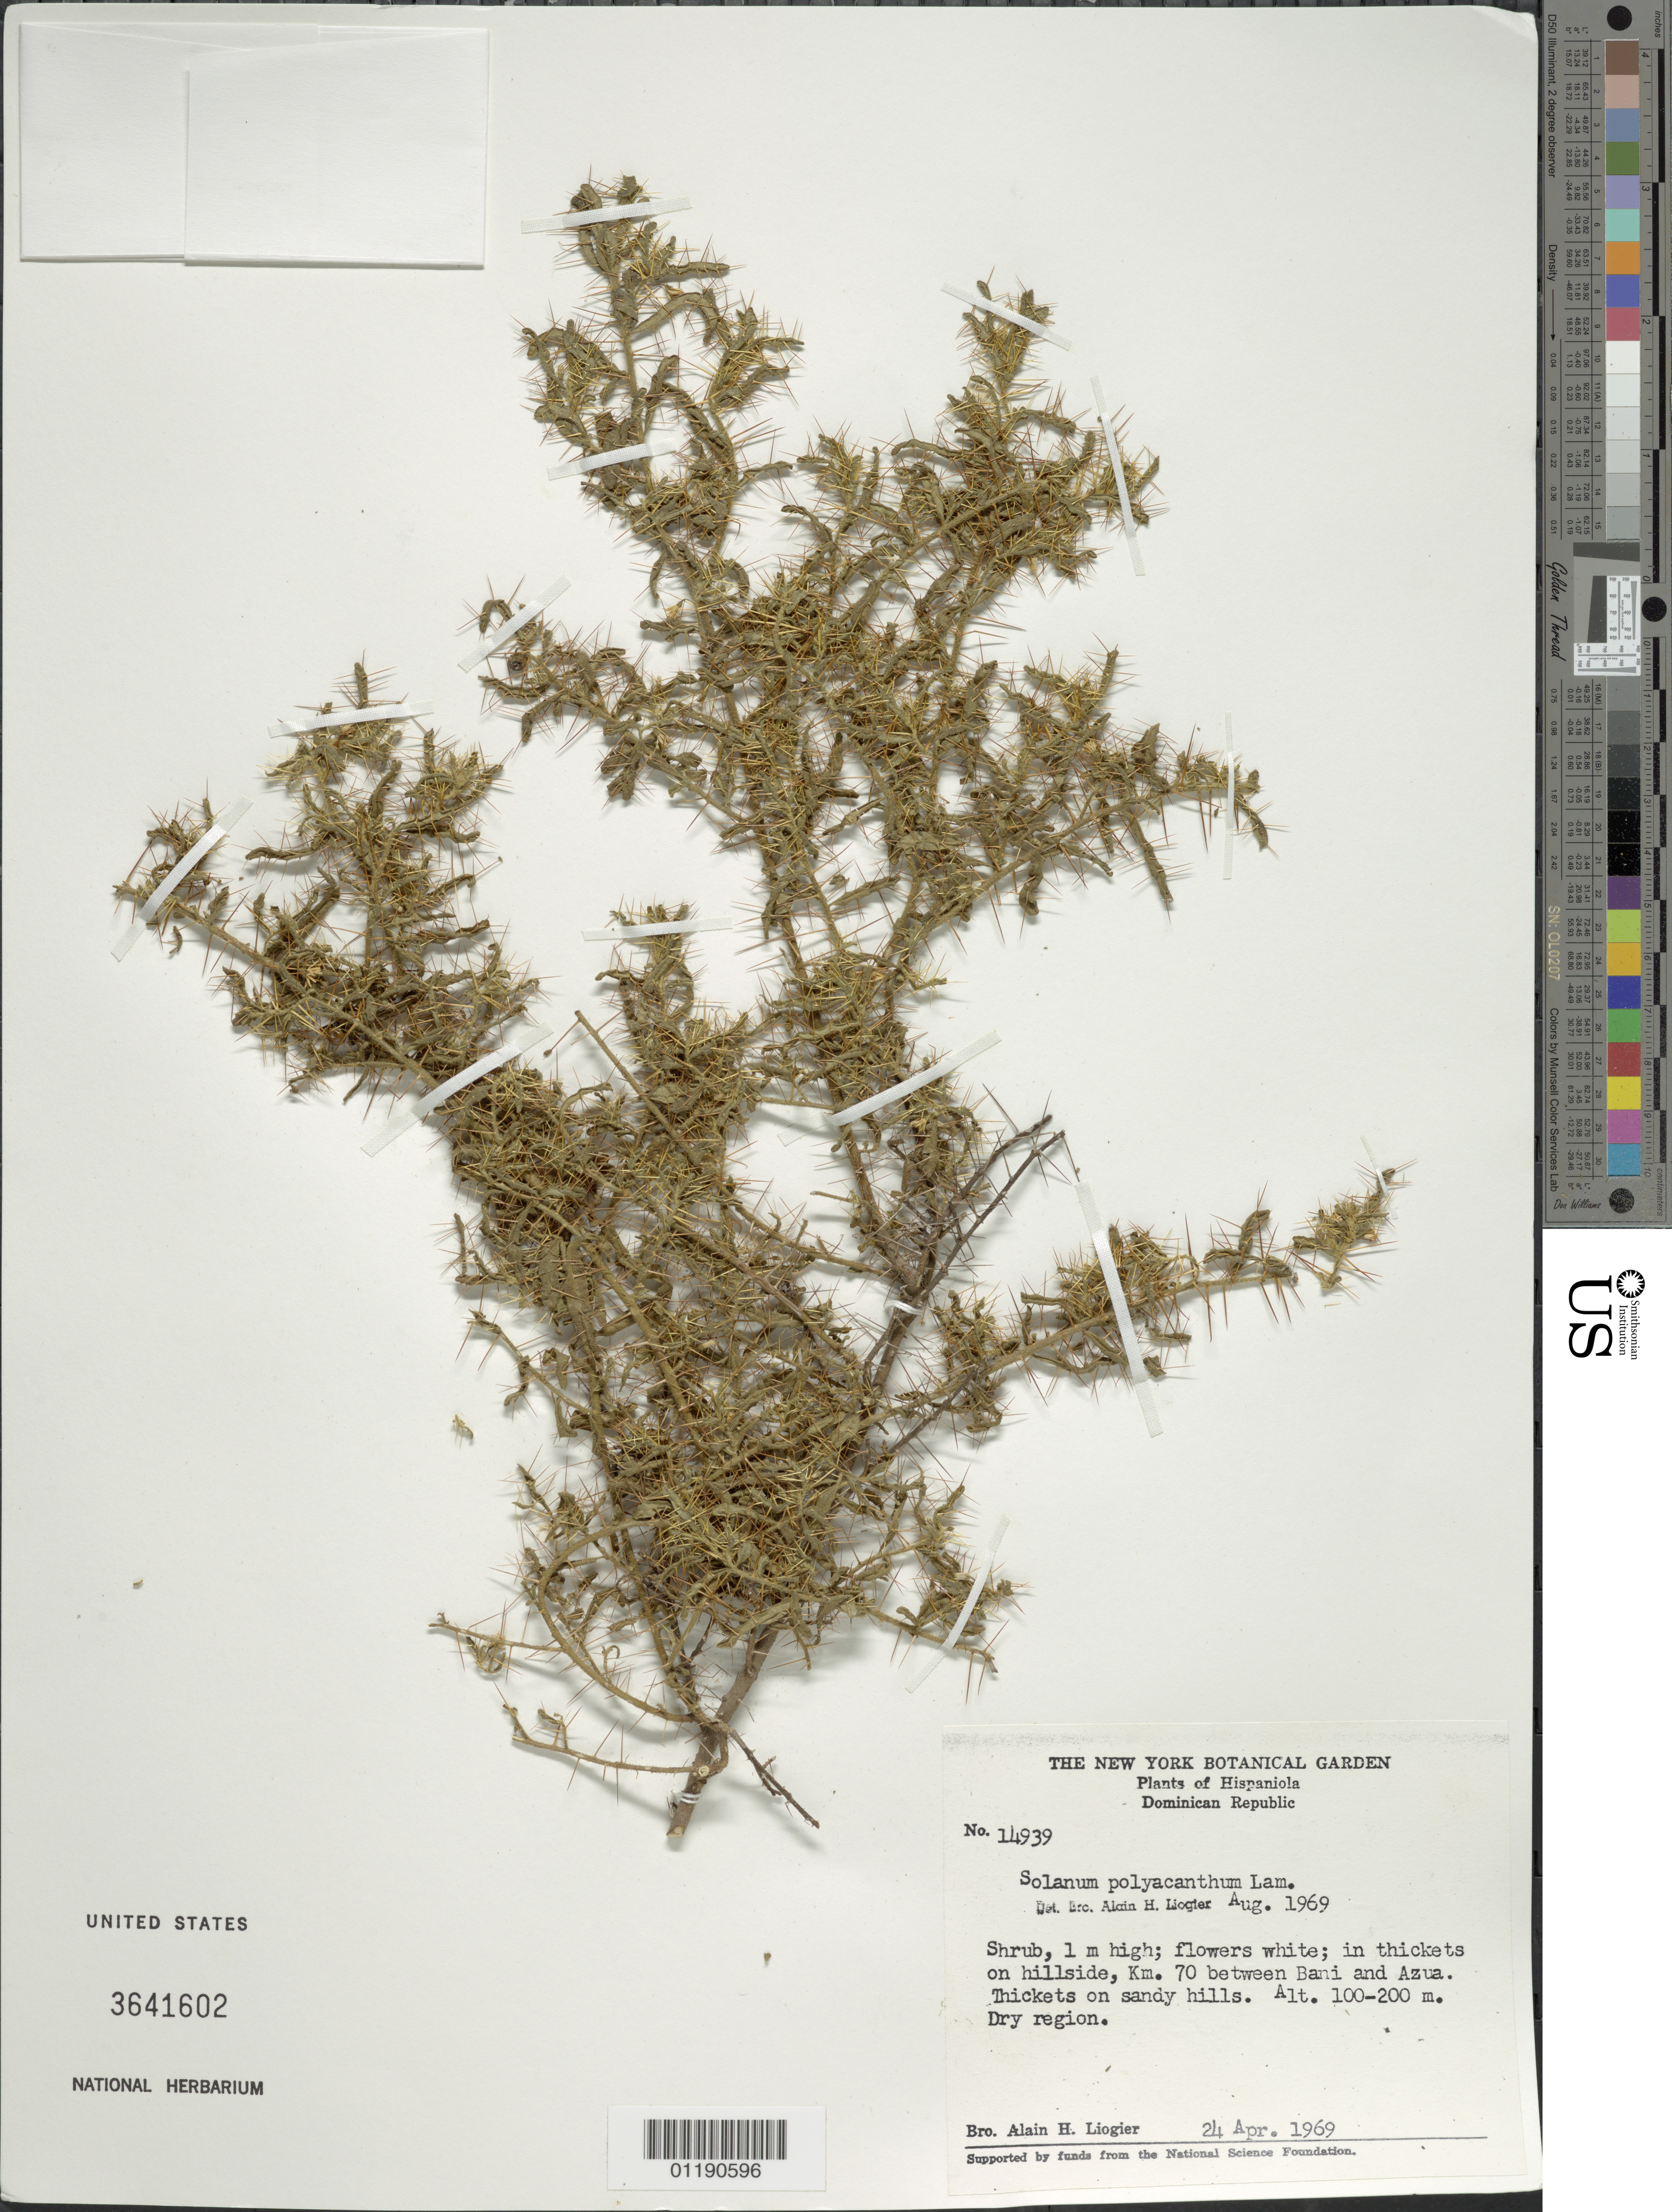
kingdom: Plantae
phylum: Tracheophyta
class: Magnoliopsida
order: Solanales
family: Solanaceae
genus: Solanum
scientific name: Solanum polycanthum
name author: Lam.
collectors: A. H. Liogier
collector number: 14939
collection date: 1969-04-24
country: Dominican Republic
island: Hispaniola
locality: km 70 between Bani and Azua.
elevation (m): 100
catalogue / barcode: US 3641602